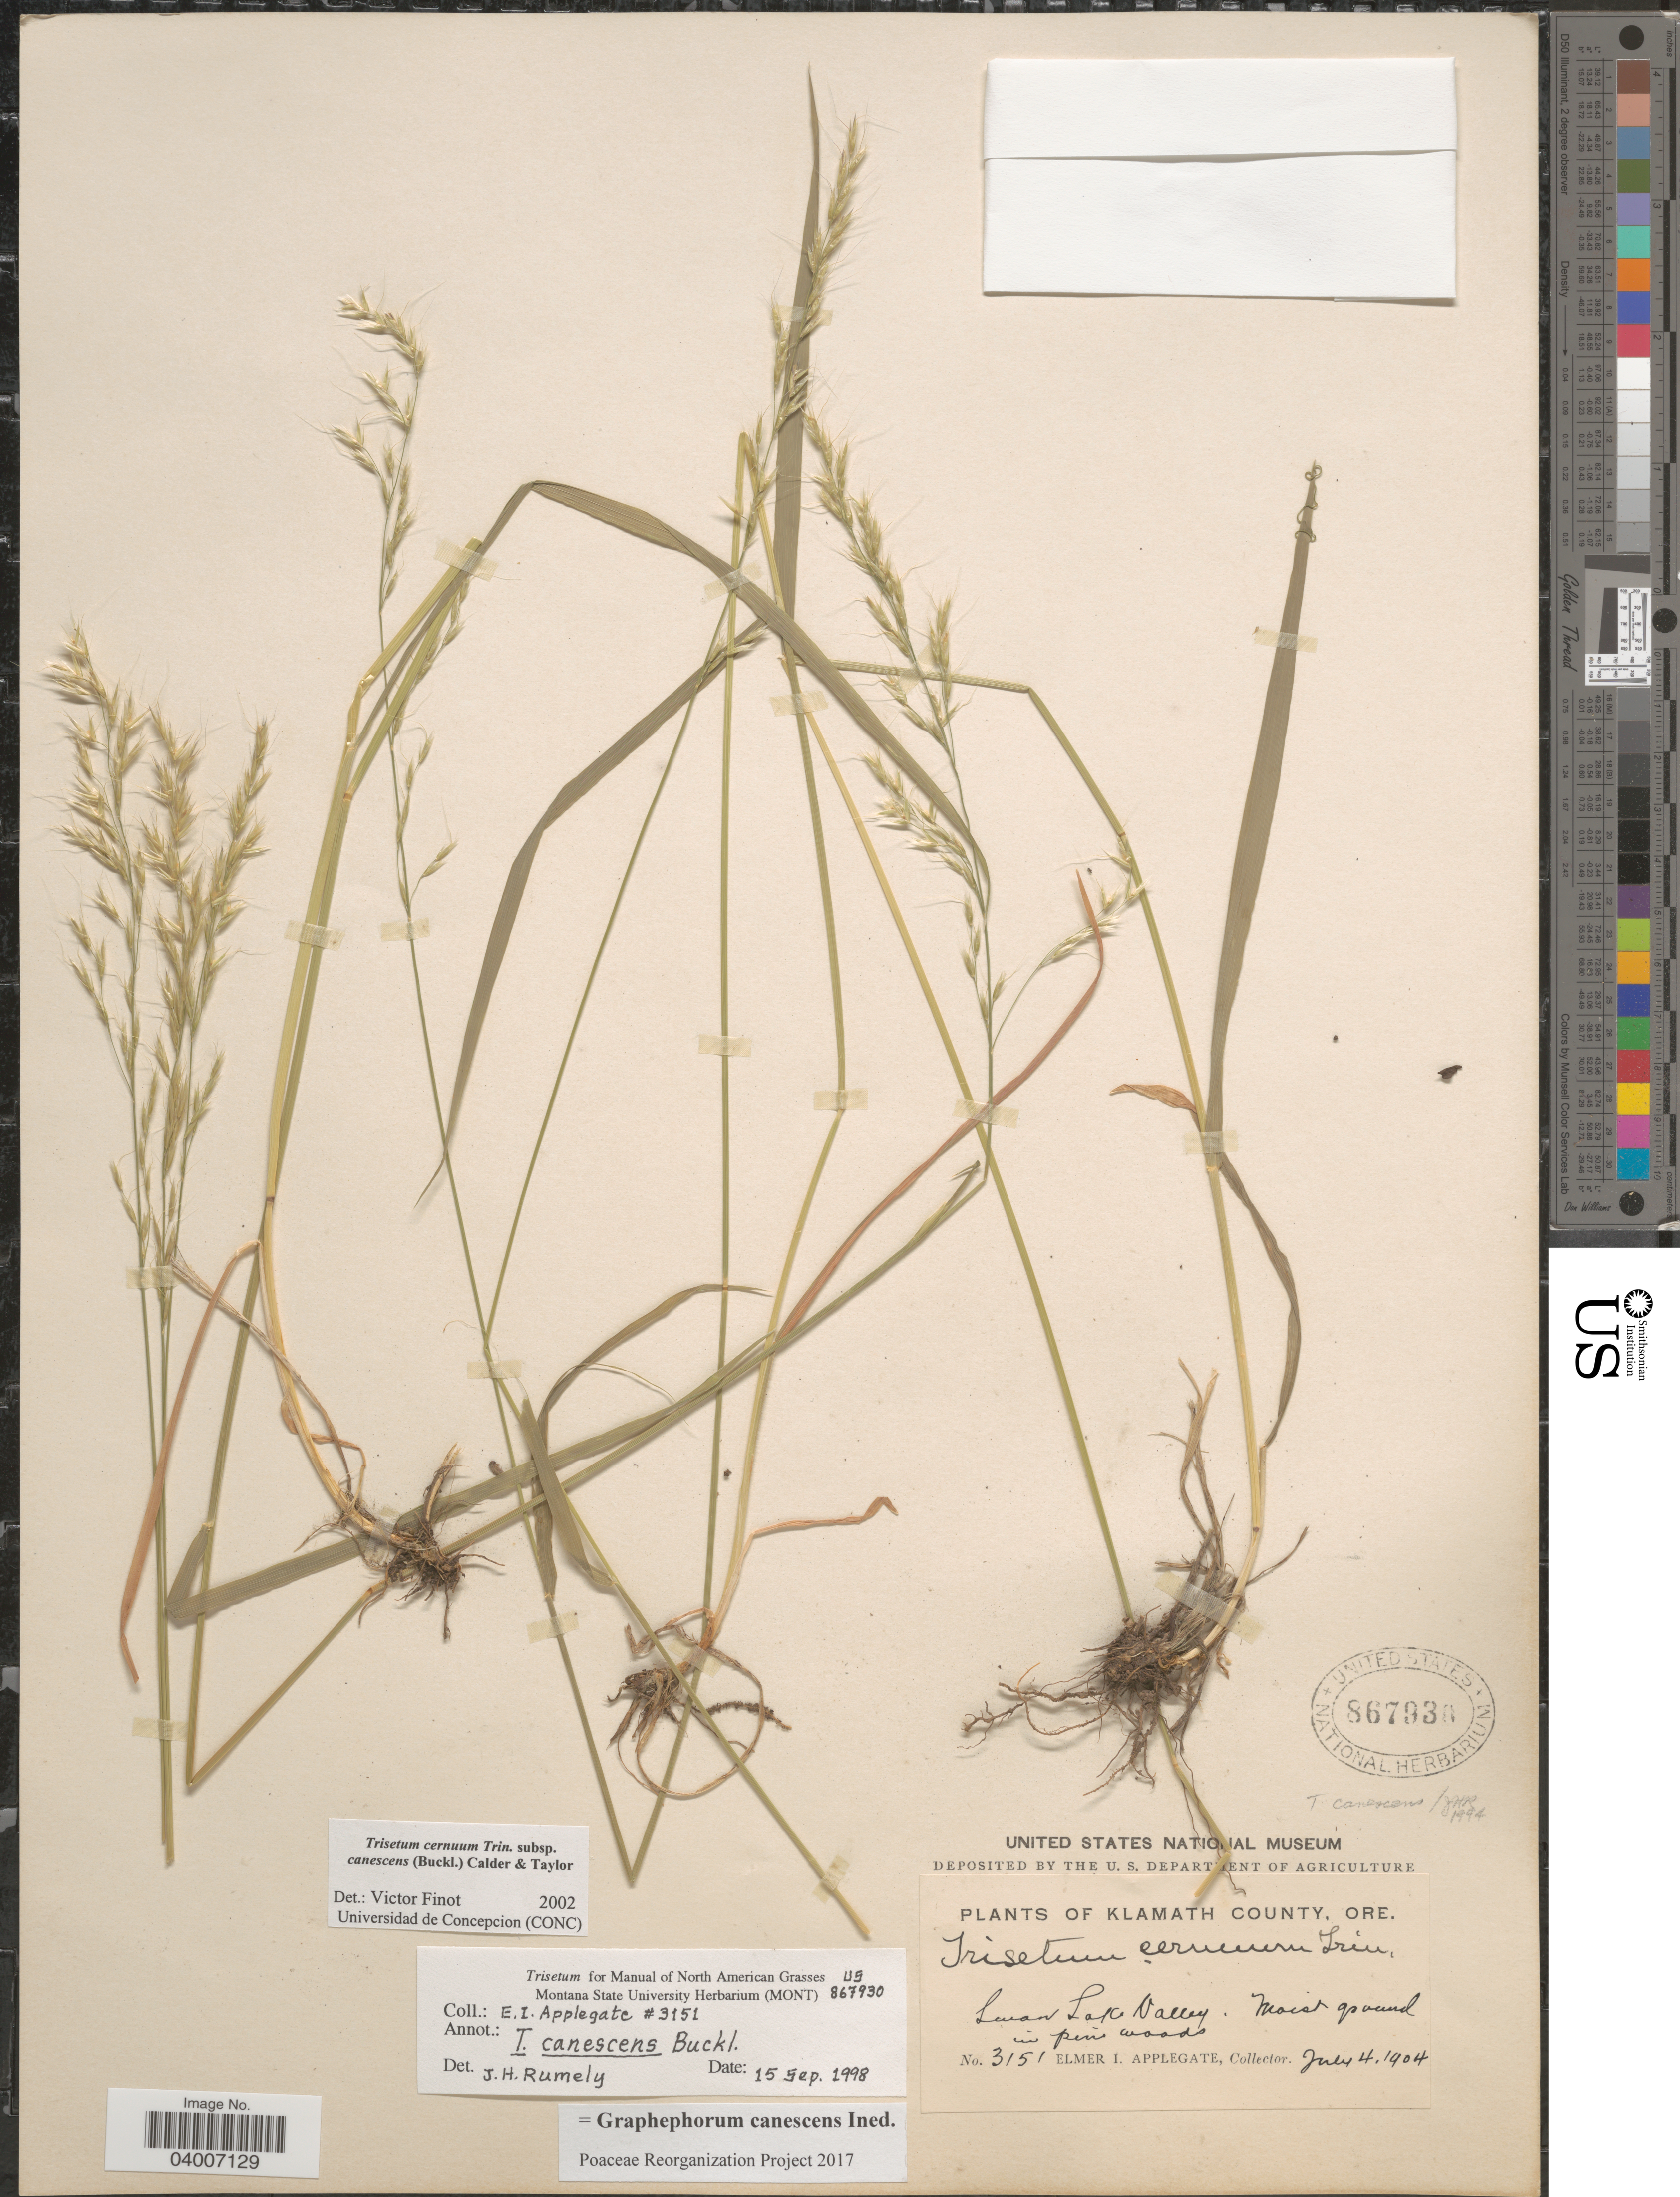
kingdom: Plantae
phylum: Tracheophyta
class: Liliopsida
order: Poales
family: Poaceae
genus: Graphephorum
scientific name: Graphephorum canescens ined.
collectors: E. I. Applegate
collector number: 3151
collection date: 1904-07-04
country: United States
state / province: Oregon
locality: Klamath County. Swan Lake Valley.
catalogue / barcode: US 867930